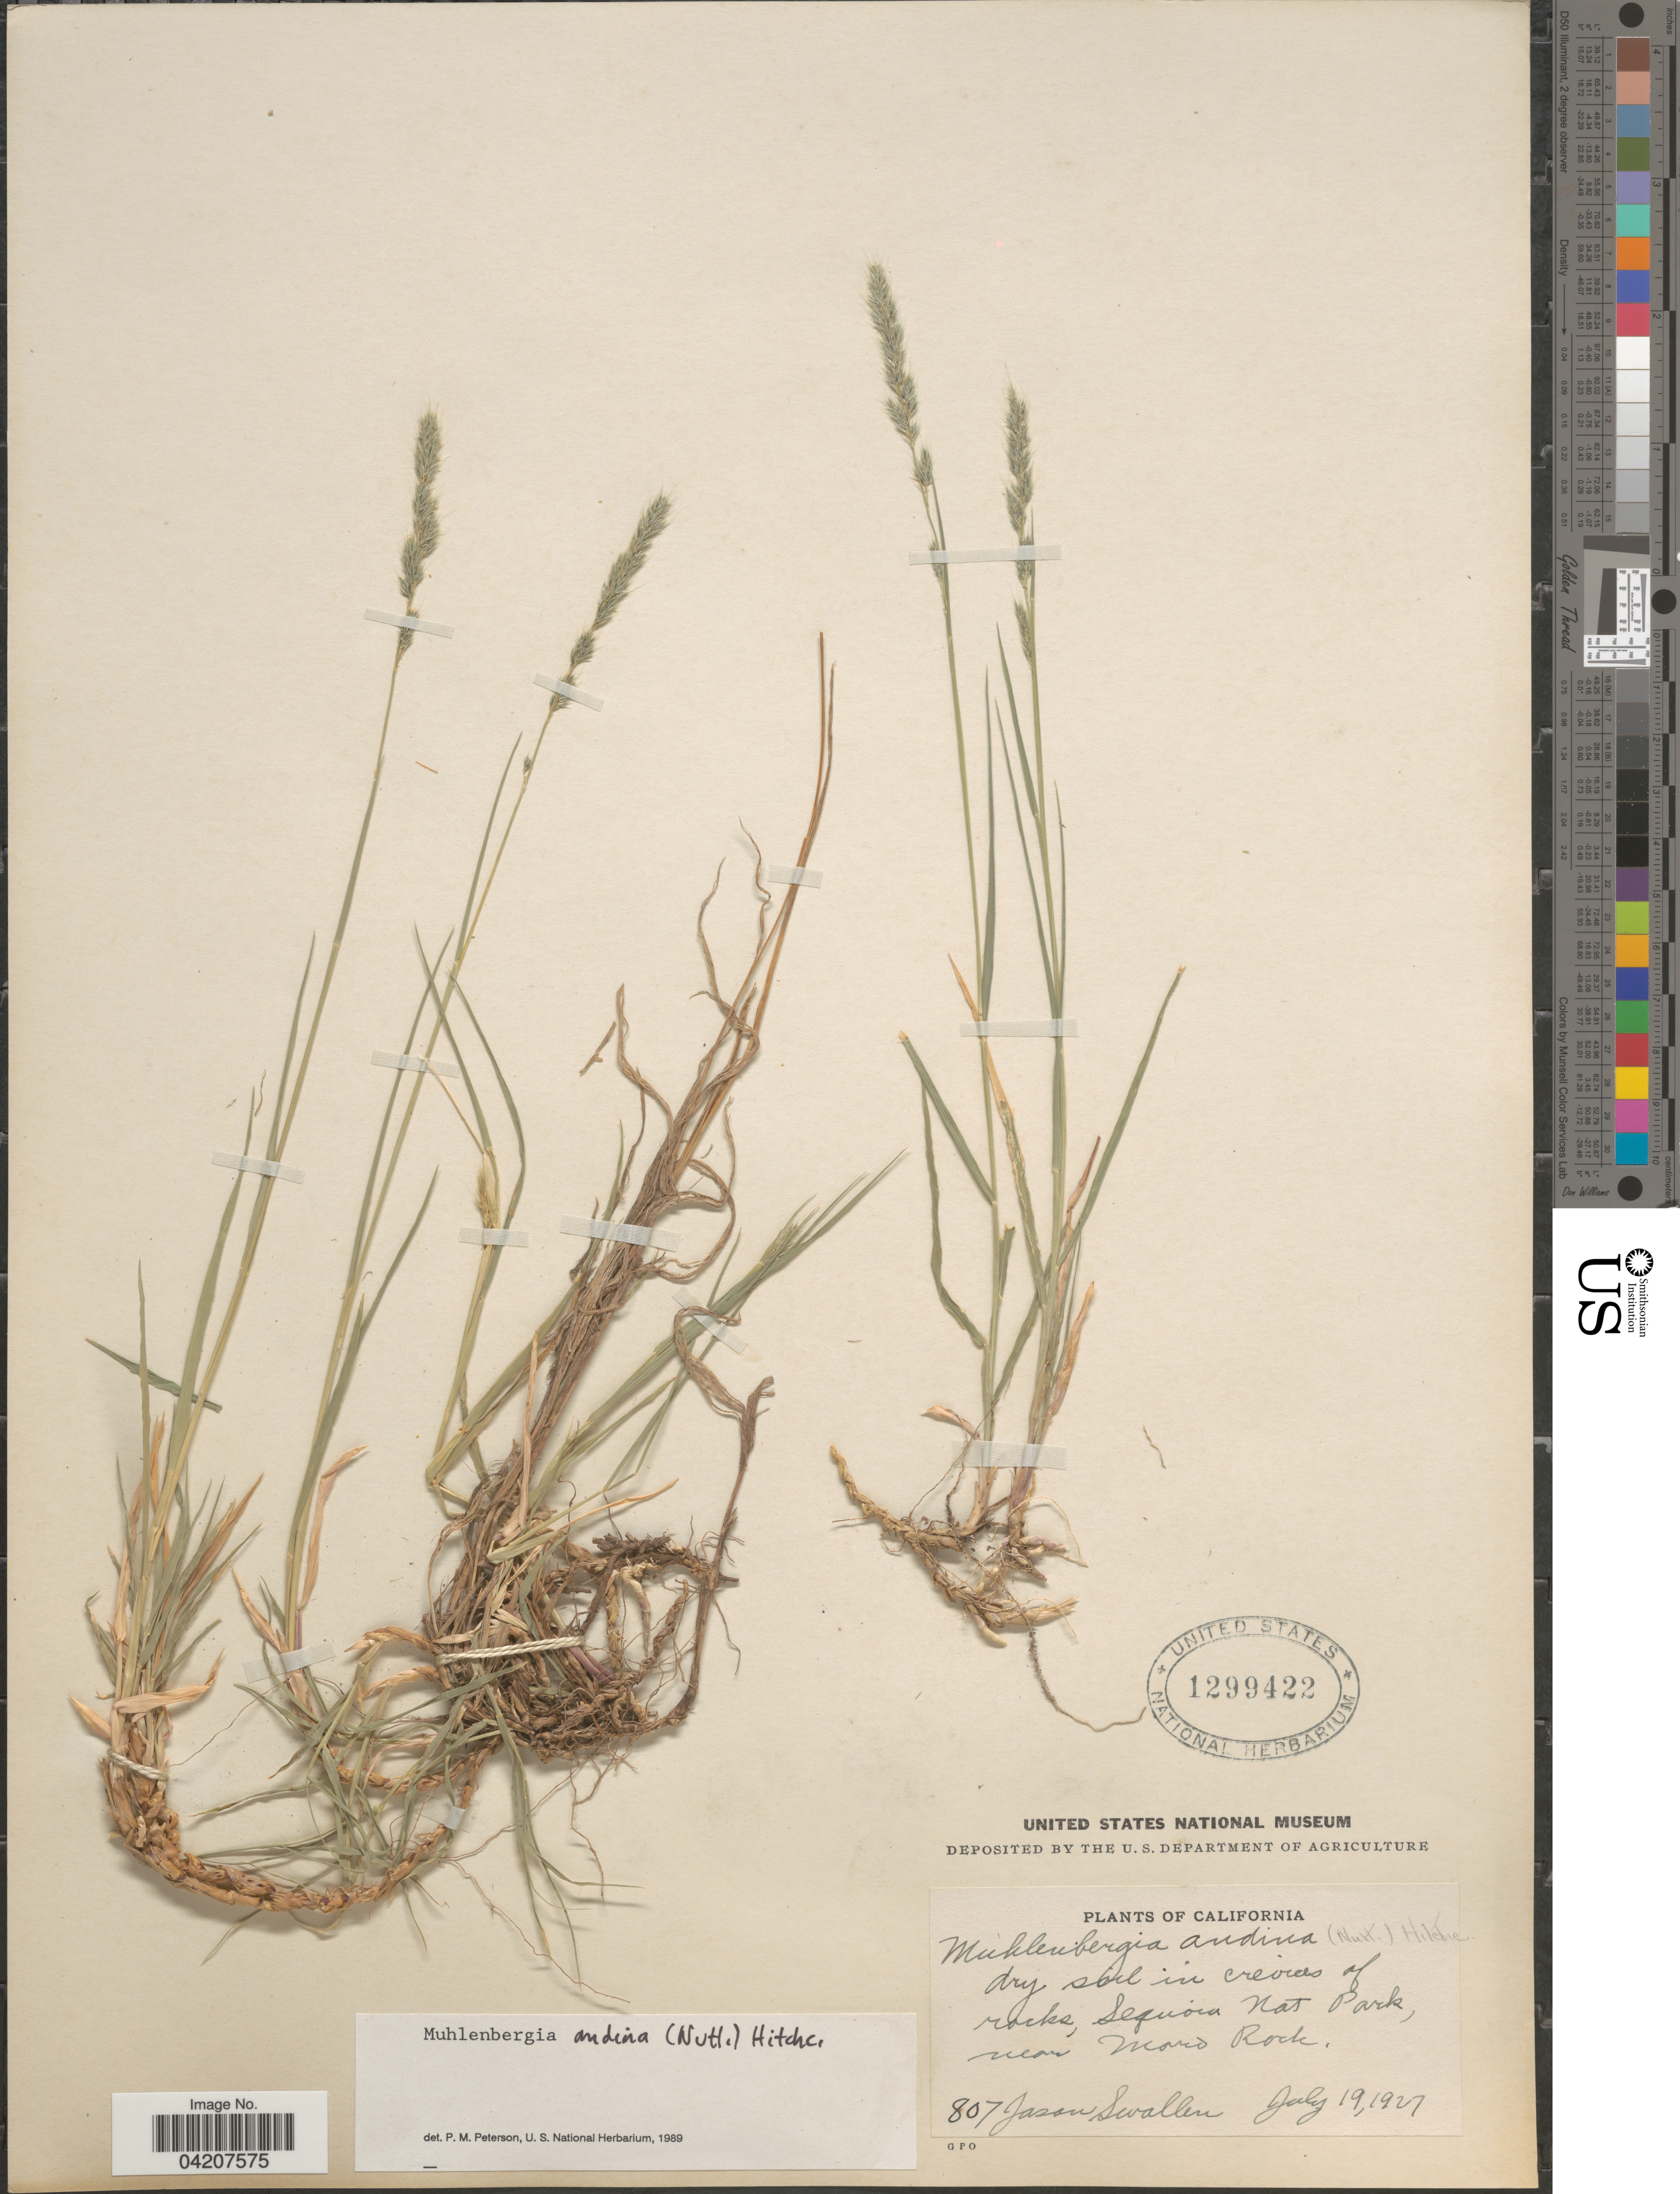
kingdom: Plantae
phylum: Tracheophyta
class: Liliopsida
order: Poales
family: Poaceae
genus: Muhlenbergia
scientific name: Muhlenbergia andina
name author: (Nutt.) Hitchc.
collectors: J. R. Swallen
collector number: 807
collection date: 1927-07-19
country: United States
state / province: California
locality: Dry soil in crevices of rocks, Sequoia Nat Park, near Moro Rock.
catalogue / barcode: US 1299422